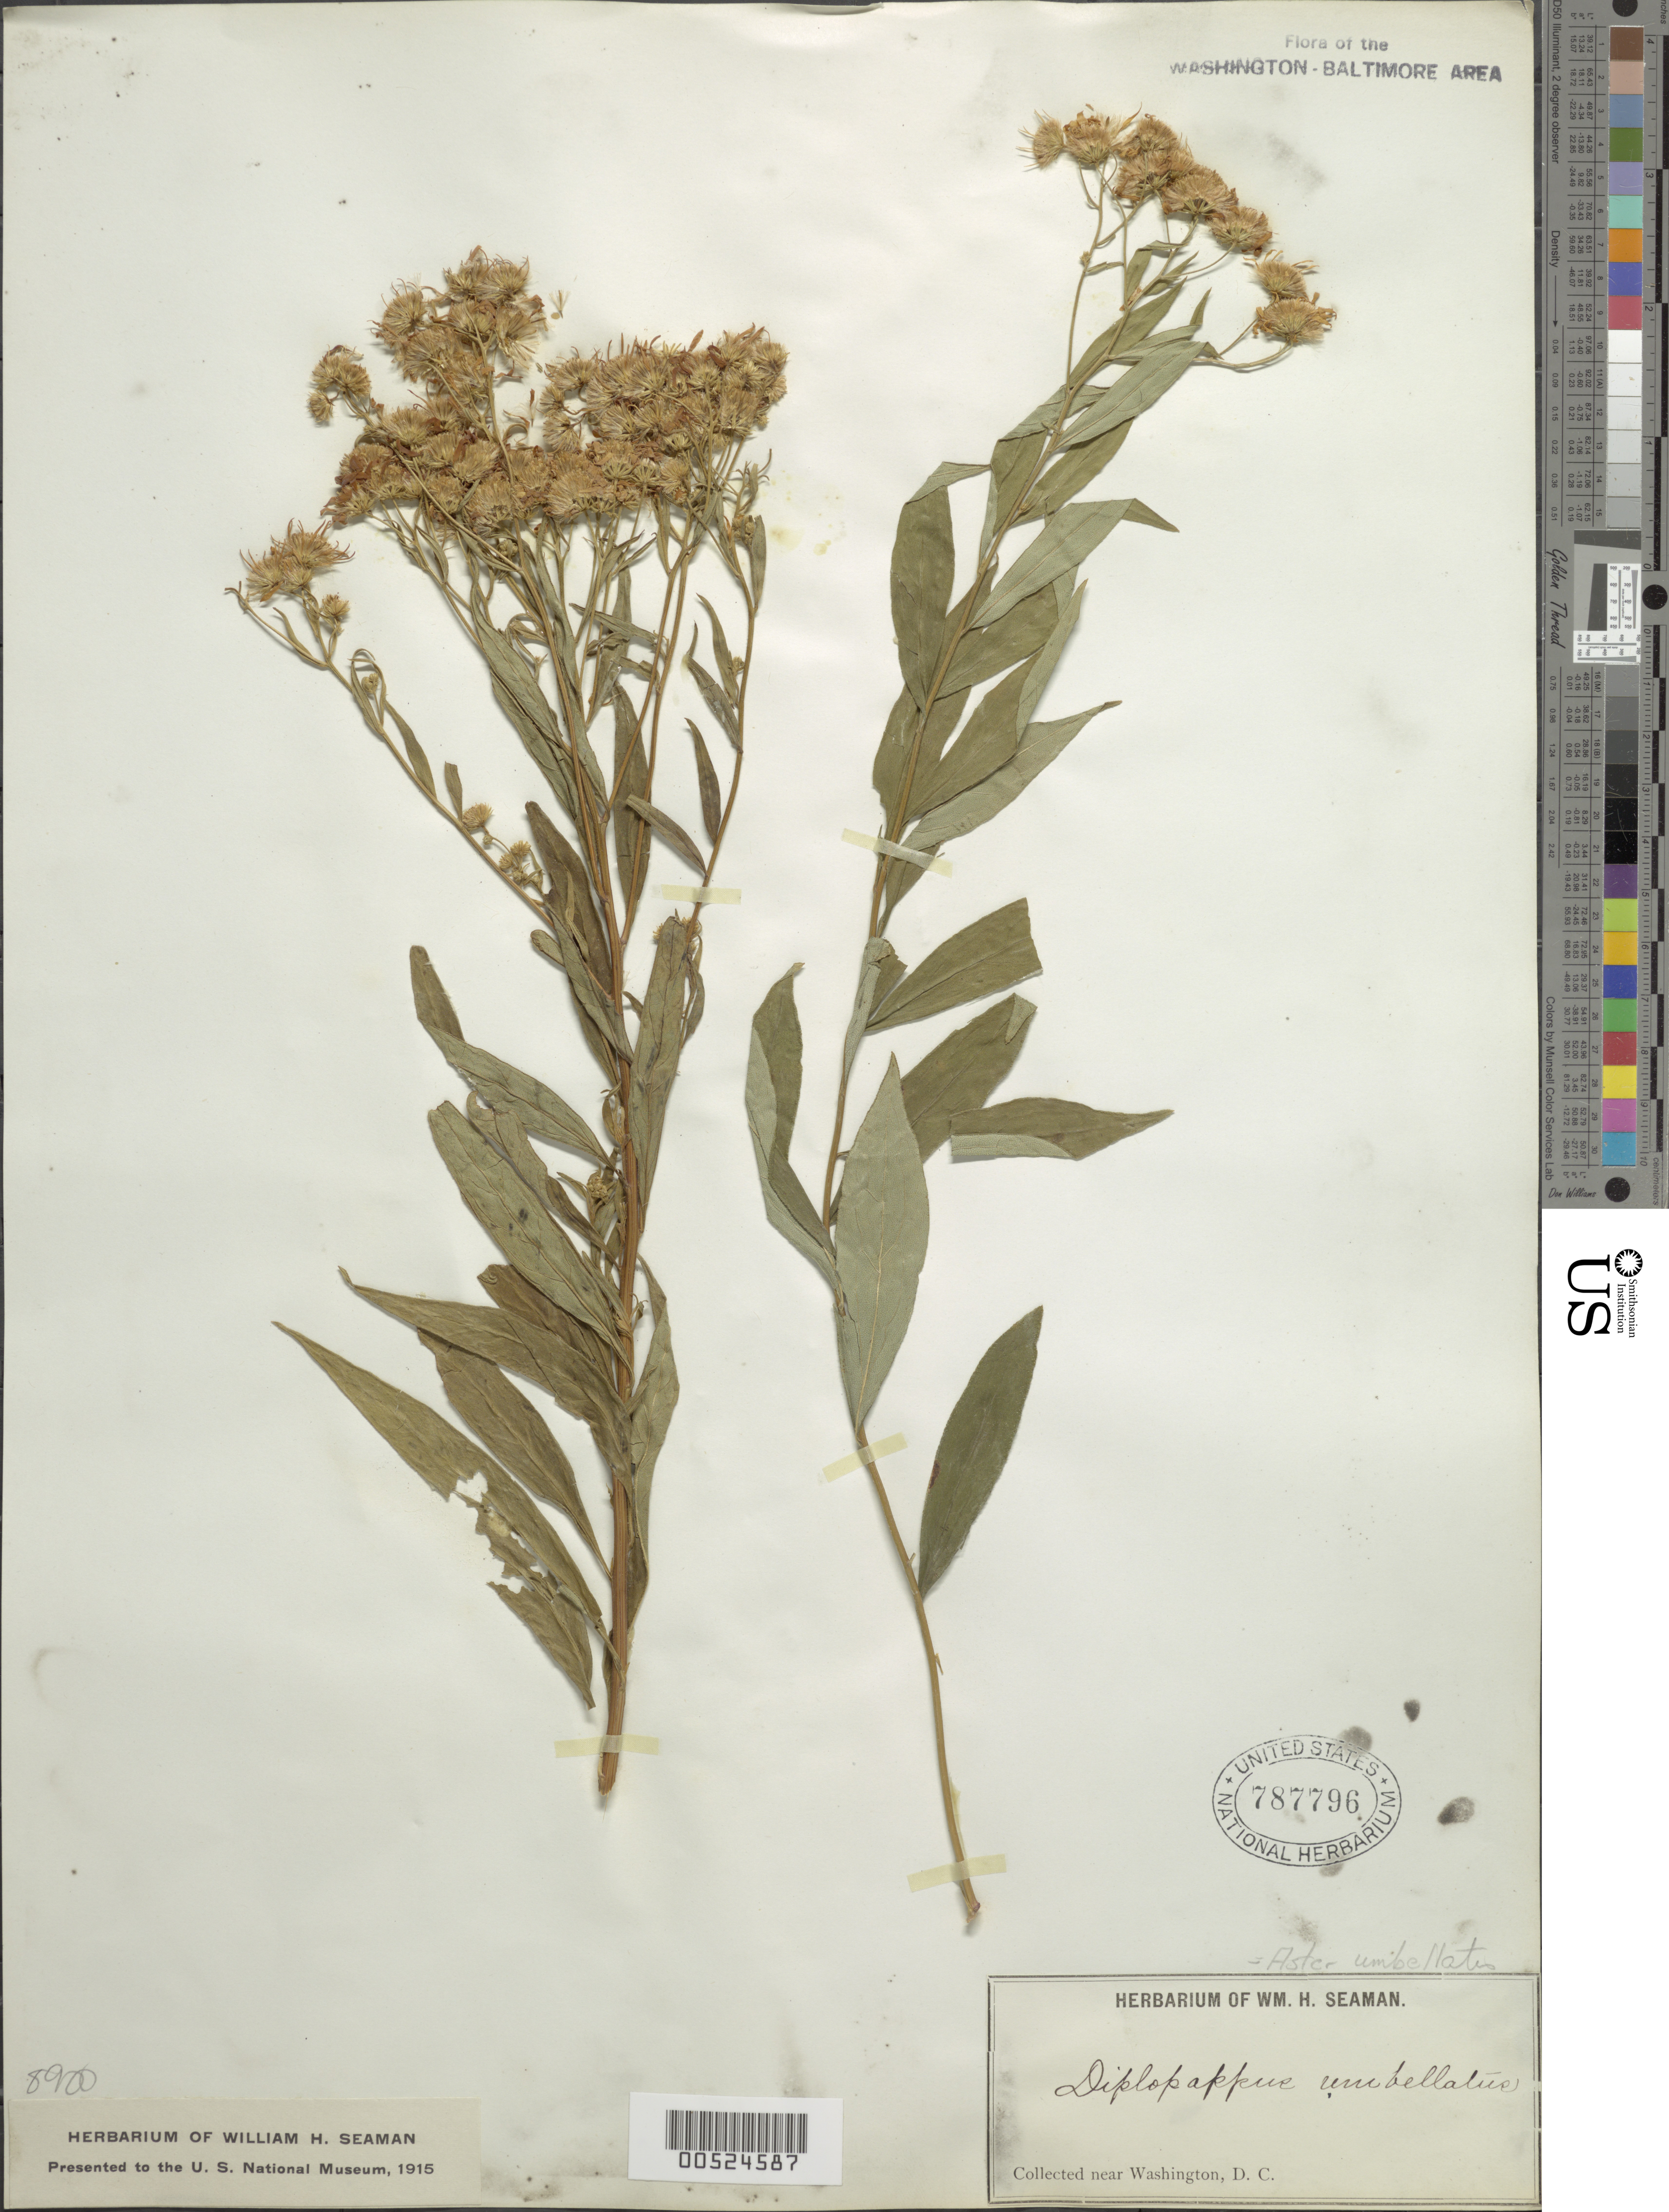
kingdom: Plantae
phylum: Tracheophyta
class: Magnoliopsida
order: Asterales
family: Asteraceae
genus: Doellingeria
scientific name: Doellingeria umbellata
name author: (Mill.) Nees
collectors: W. Seaman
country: United States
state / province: District of Columbia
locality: Washington vicinity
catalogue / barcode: US 787796